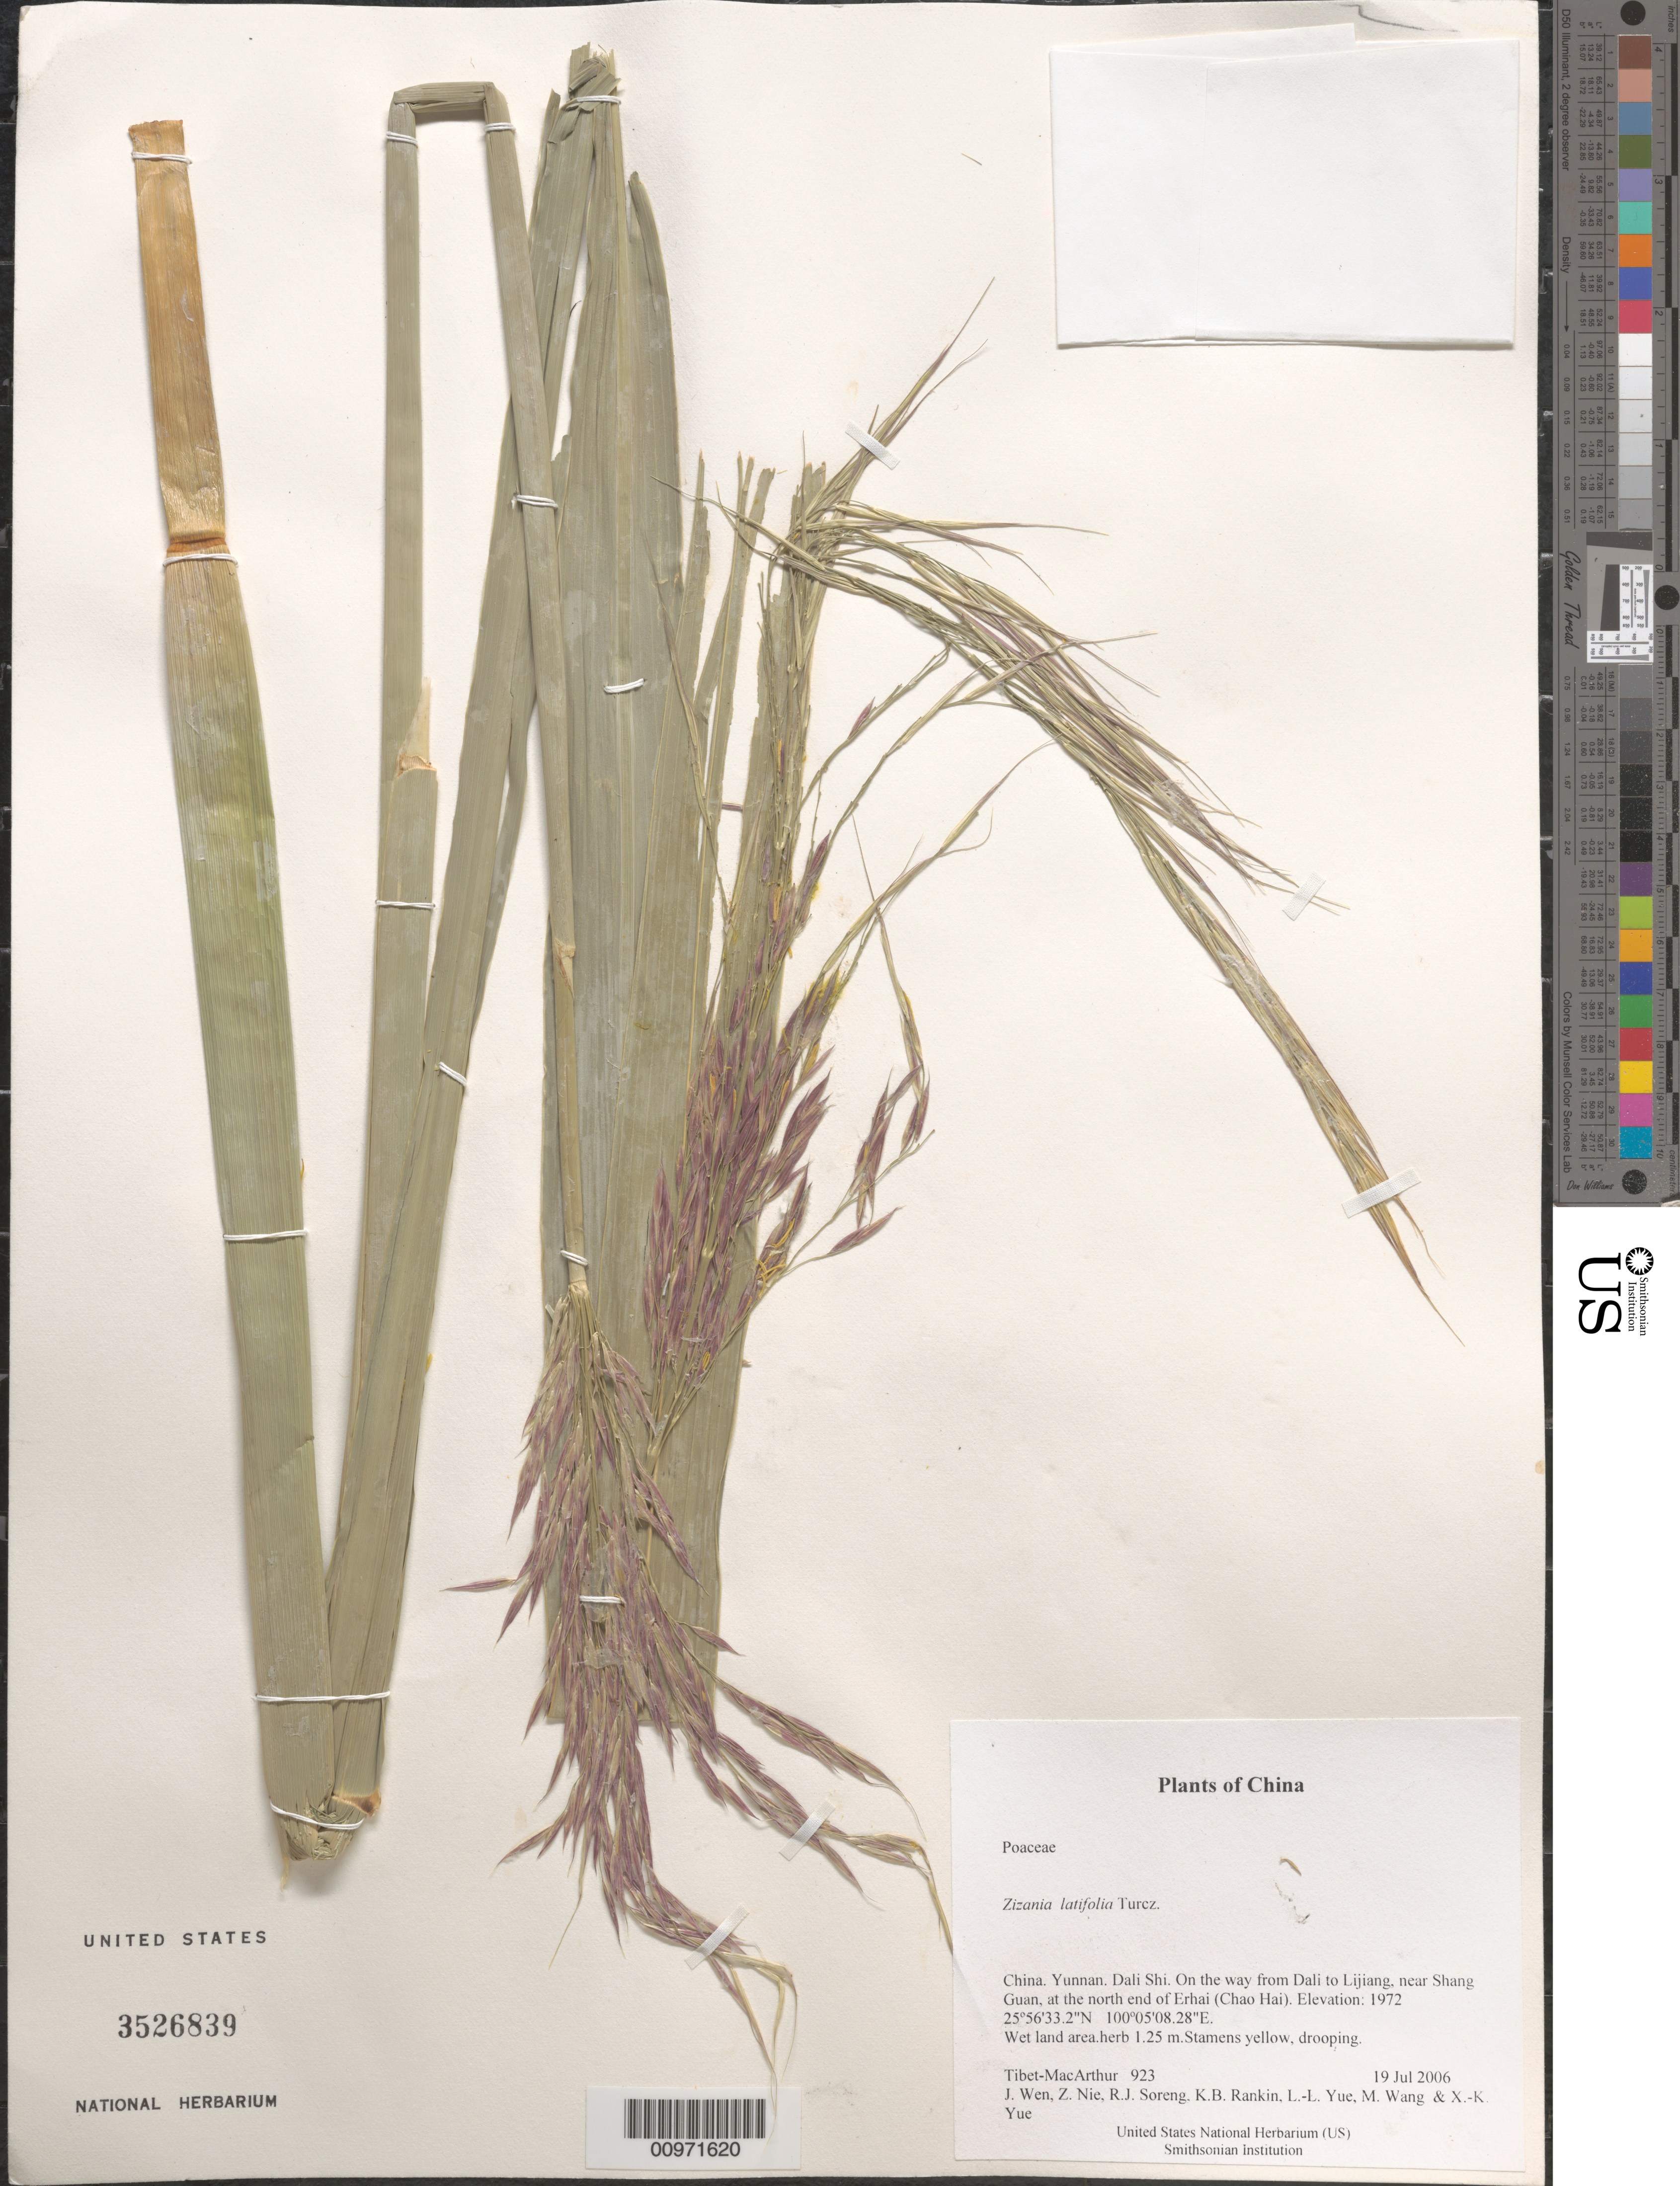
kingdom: Plantae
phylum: Tracheophyta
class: Liliopsida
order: Poales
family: Poaceae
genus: Zizania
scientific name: Zizania latifolia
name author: (Griseb.) Stapf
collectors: Tibet-MacArthur, J. Wen, Z. Nie, R. J. Soreng, K. Rankin, L. Yue, M. Wang & X. Yue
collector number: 923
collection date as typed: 19 Jul 2006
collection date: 2006-07-19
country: China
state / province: Yunnan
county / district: Dali Shi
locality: On the way from Dali to Lijiang, near Shang Guan, at the north end of Erhai (Chao Hai)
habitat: Wet land area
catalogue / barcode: US 3526839